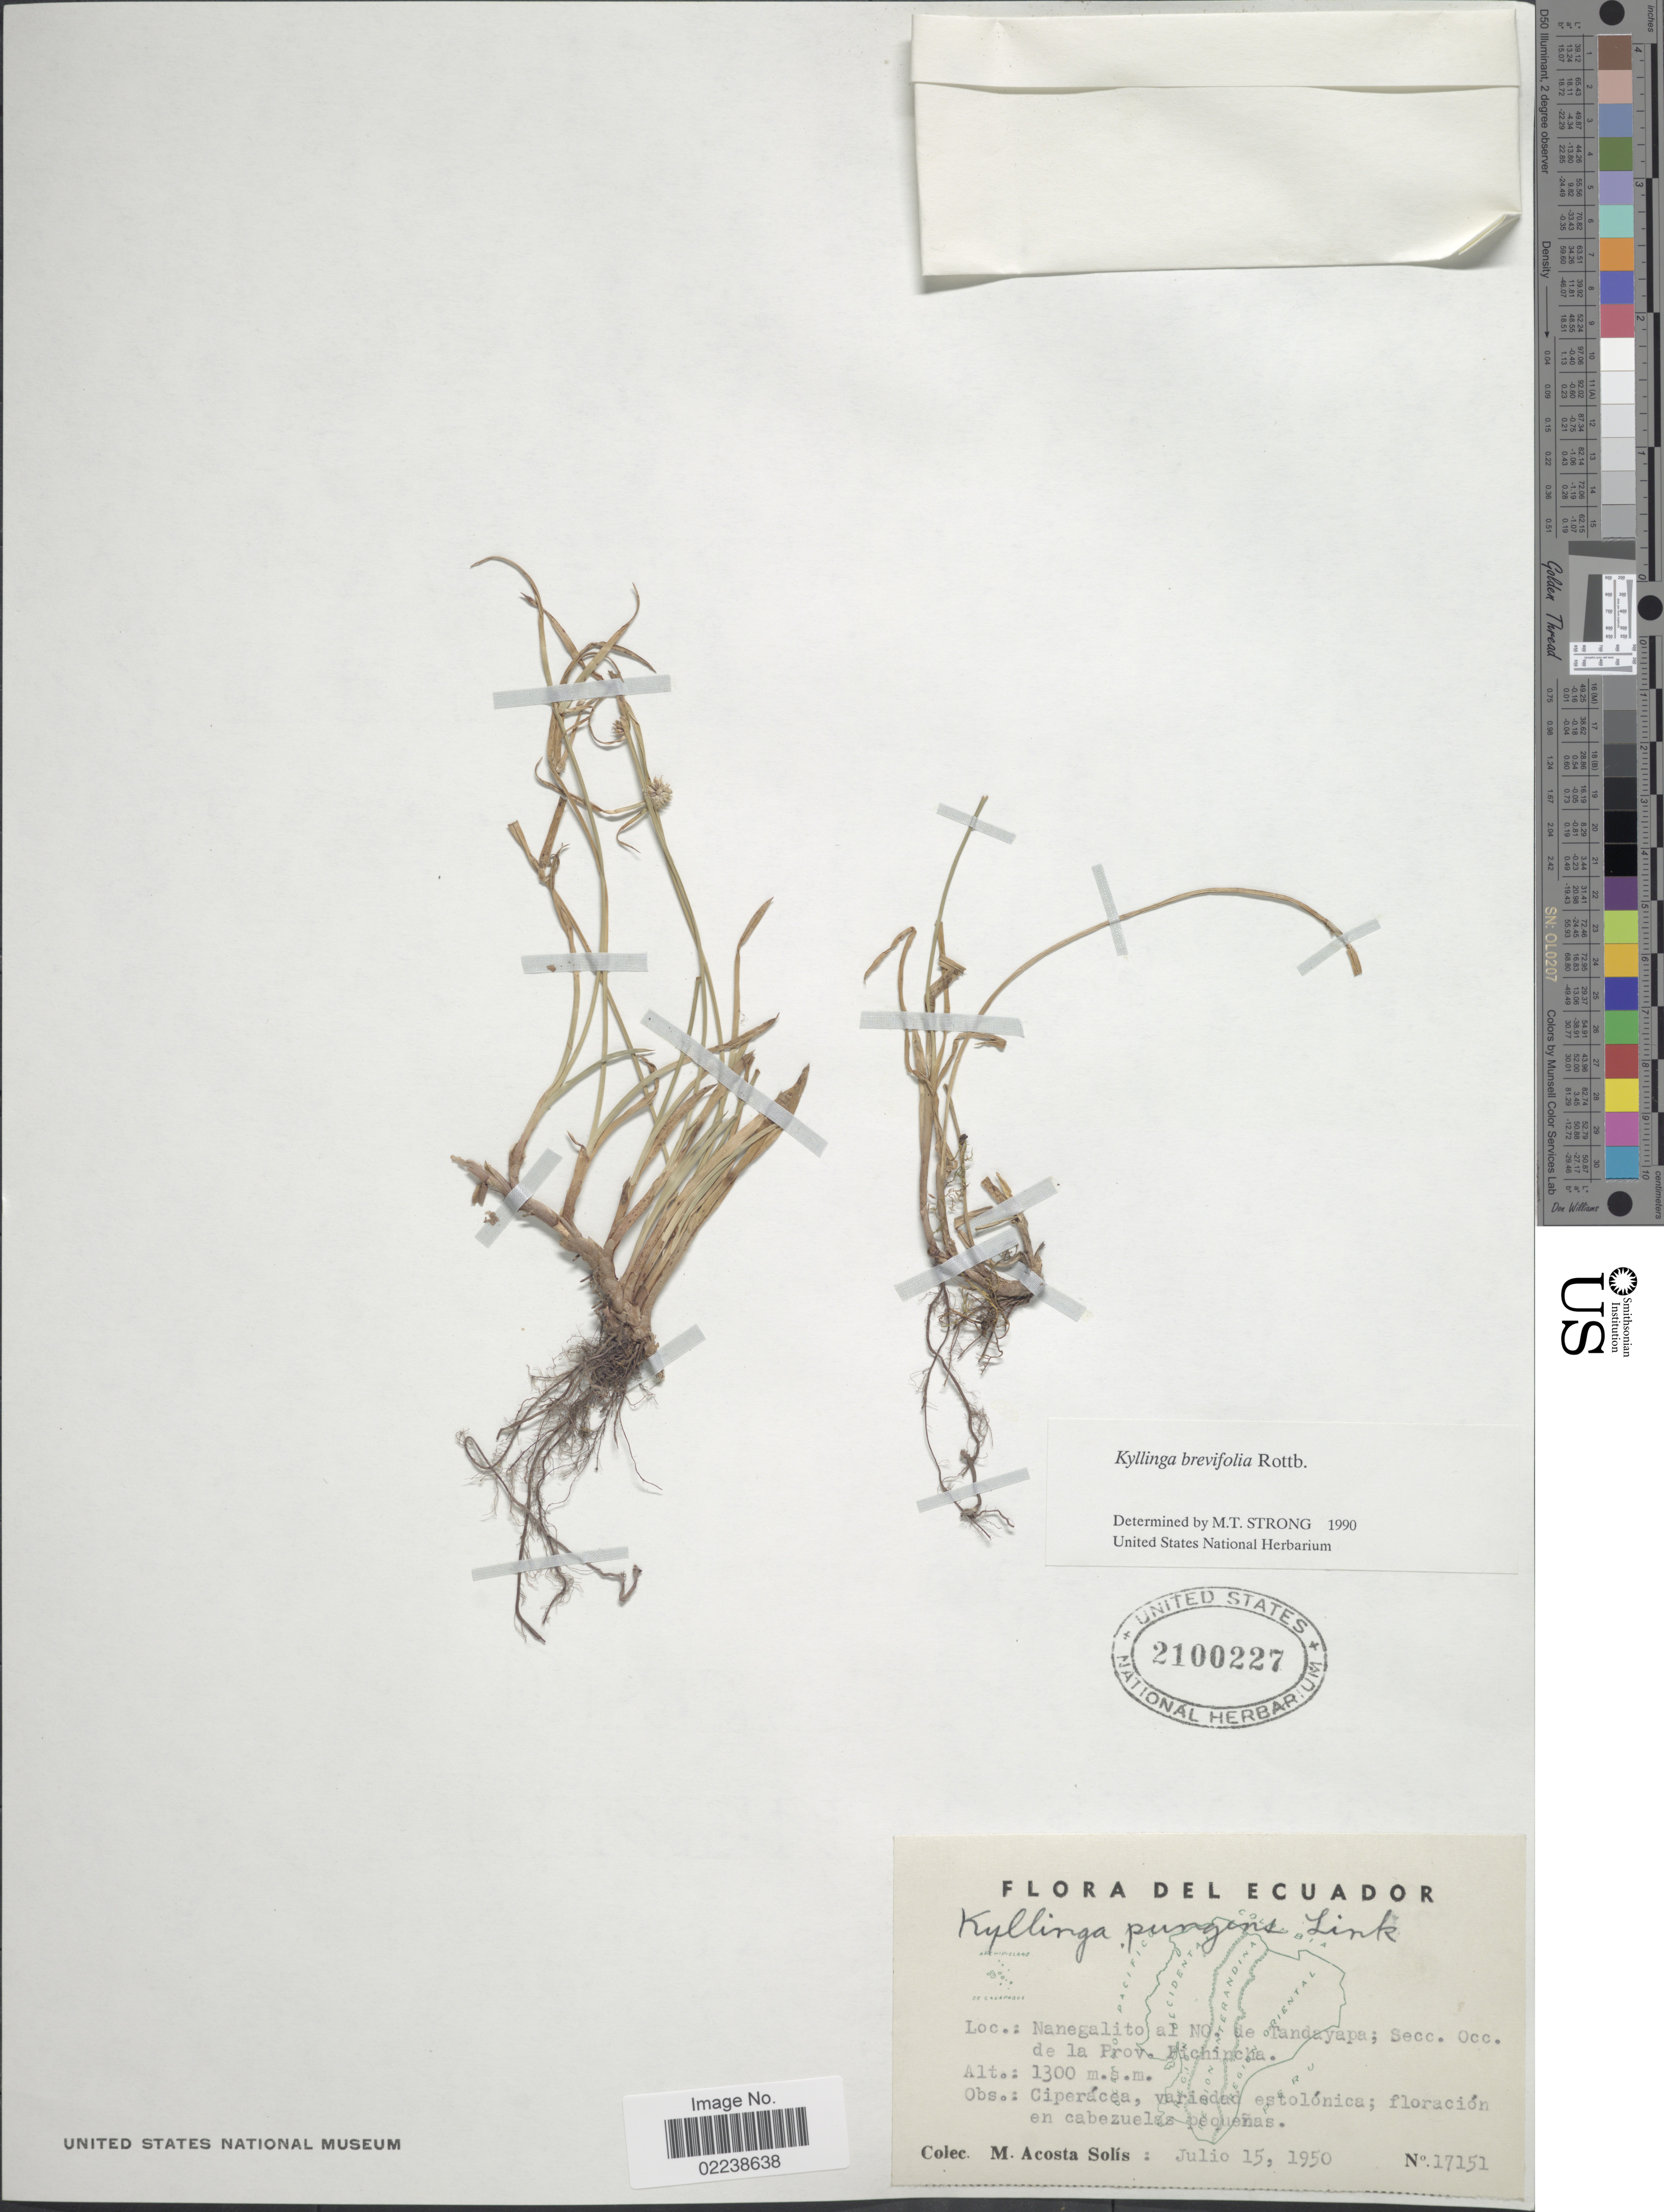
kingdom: Plantae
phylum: Tracheophyta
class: Liliopsida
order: Poales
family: Cyperaceae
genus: Cyperus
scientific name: Cyperus brevifolius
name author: (Rottb.) Hassk.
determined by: Strong, M. T., (US), Smithsonian Institution - National Museum of Natural History (UNITED STATES)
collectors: M. Acosta Solis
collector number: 17151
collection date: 1950-07-15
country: Ecuador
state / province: Pichincha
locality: Nanegalito al No. de Tandayapa; Secc. Occ. de la Prov. Pichincha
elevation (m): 1300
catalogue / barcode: US 2100227